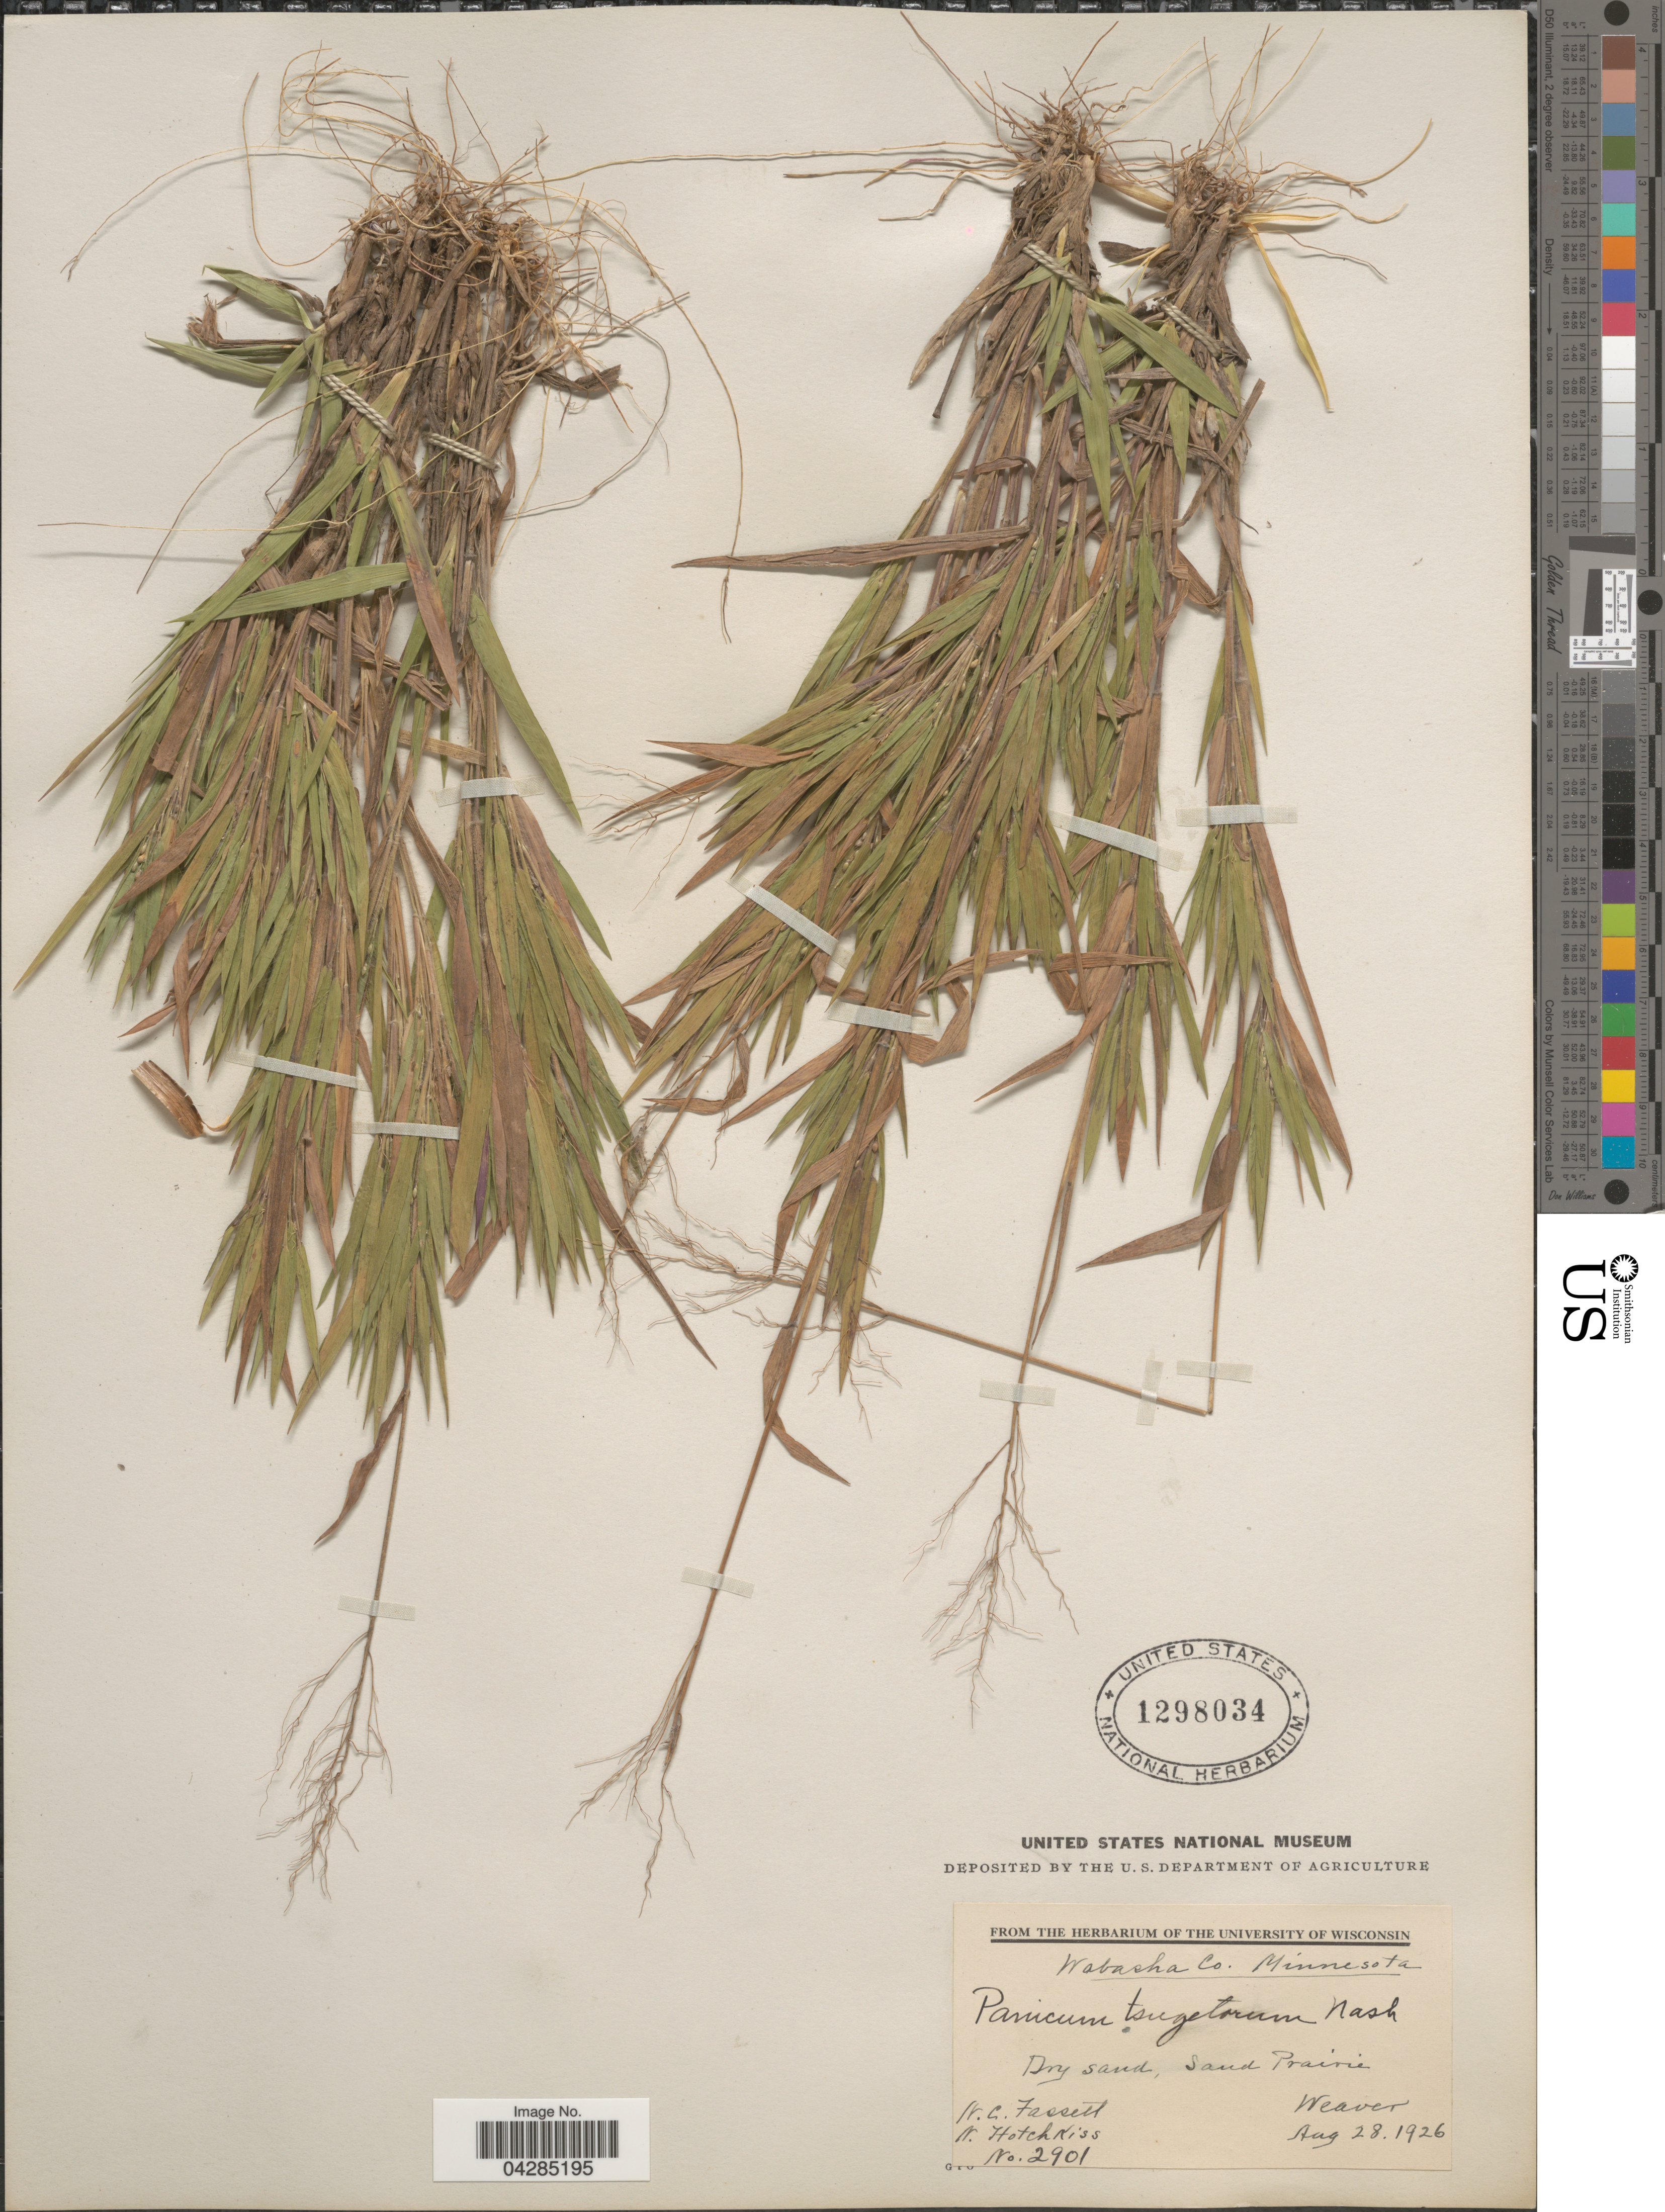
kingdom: Plantae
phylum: Tracheophyta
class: Liliopsida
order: Poales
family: Poaceae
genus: Dichanthelium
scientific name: Dichanthelium portoricense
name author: (Desv. ex Ham.) B.F. Hansen & Wunderlin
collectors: N. C. Fassett & N. Hotchkiss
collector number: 2901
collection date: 1926-08-28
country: United States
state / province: Minnesota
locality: Wabasha Co. Dry sand, Sand Prairie. Weaver.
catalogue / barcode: US 1298034